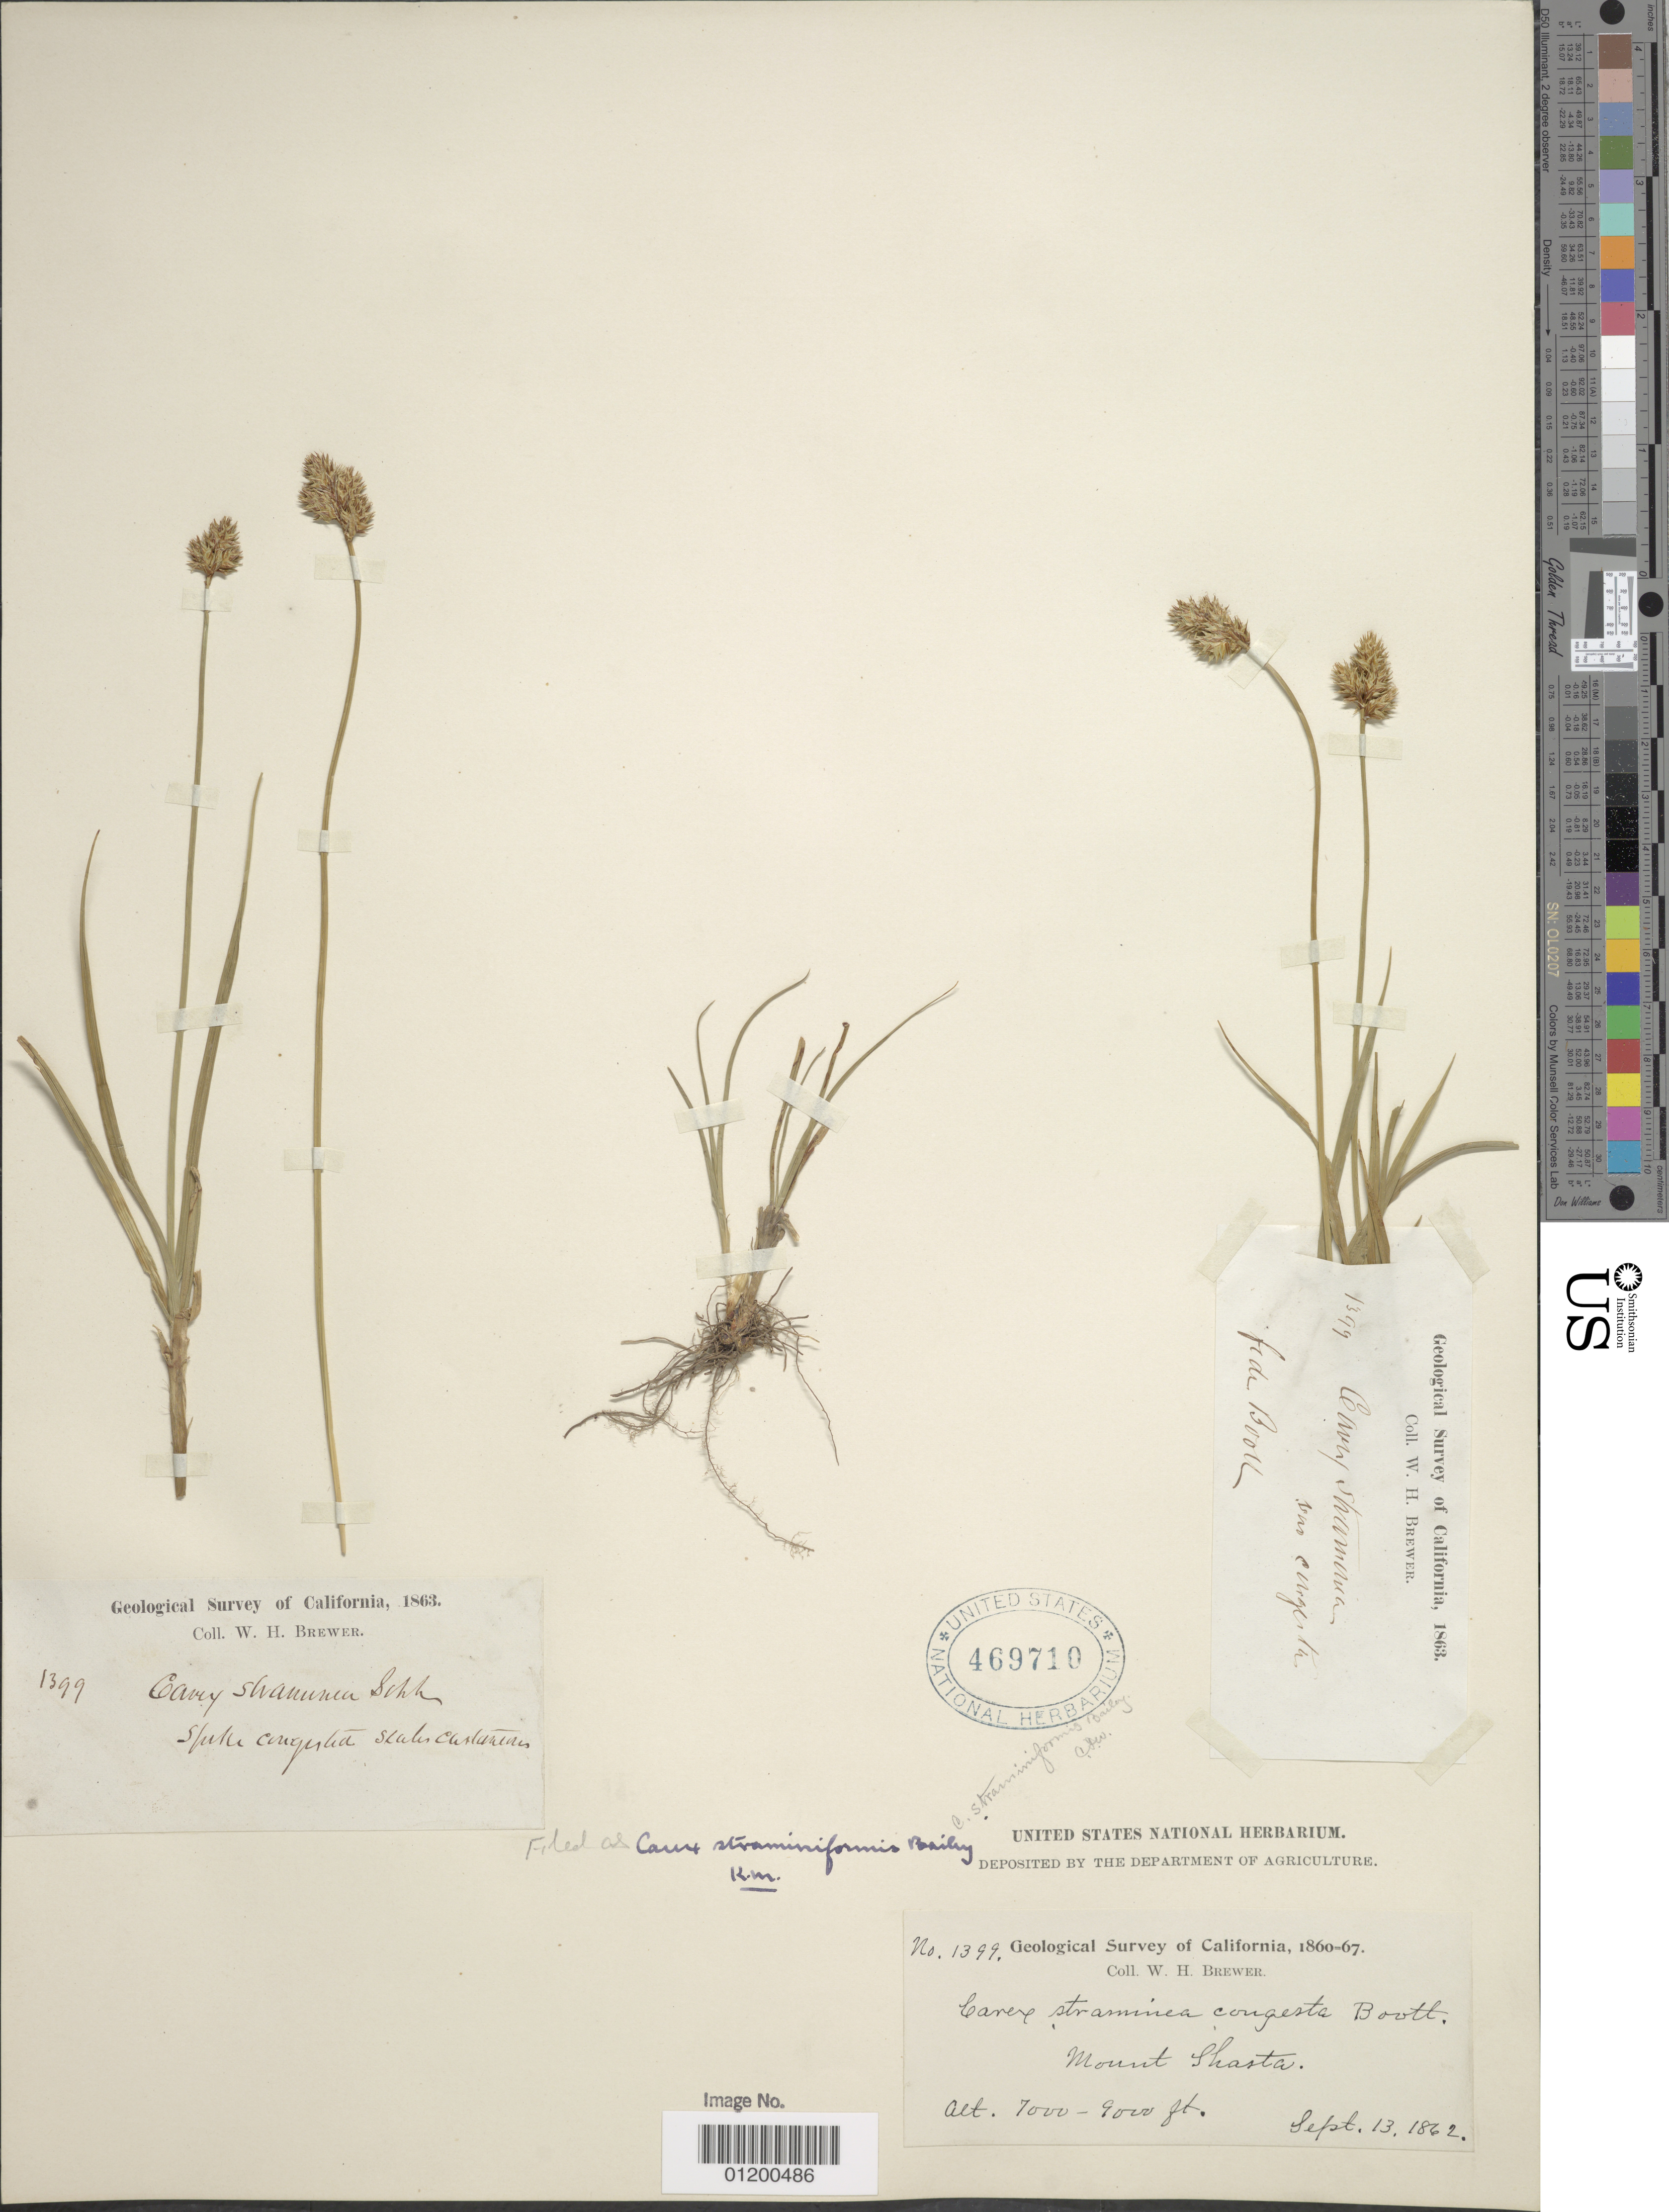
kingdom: Plantae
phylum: Tracheophyta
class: Liliopsida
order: Poales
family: Cyperaceae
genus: Carex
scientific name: Carex straminiformis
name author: L.H. Bailey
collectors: W. H. Brewer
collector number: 1399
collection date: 1862-09-13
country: United States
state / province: California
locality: Mount Shasta.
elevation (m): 2134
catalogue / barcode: US 469710